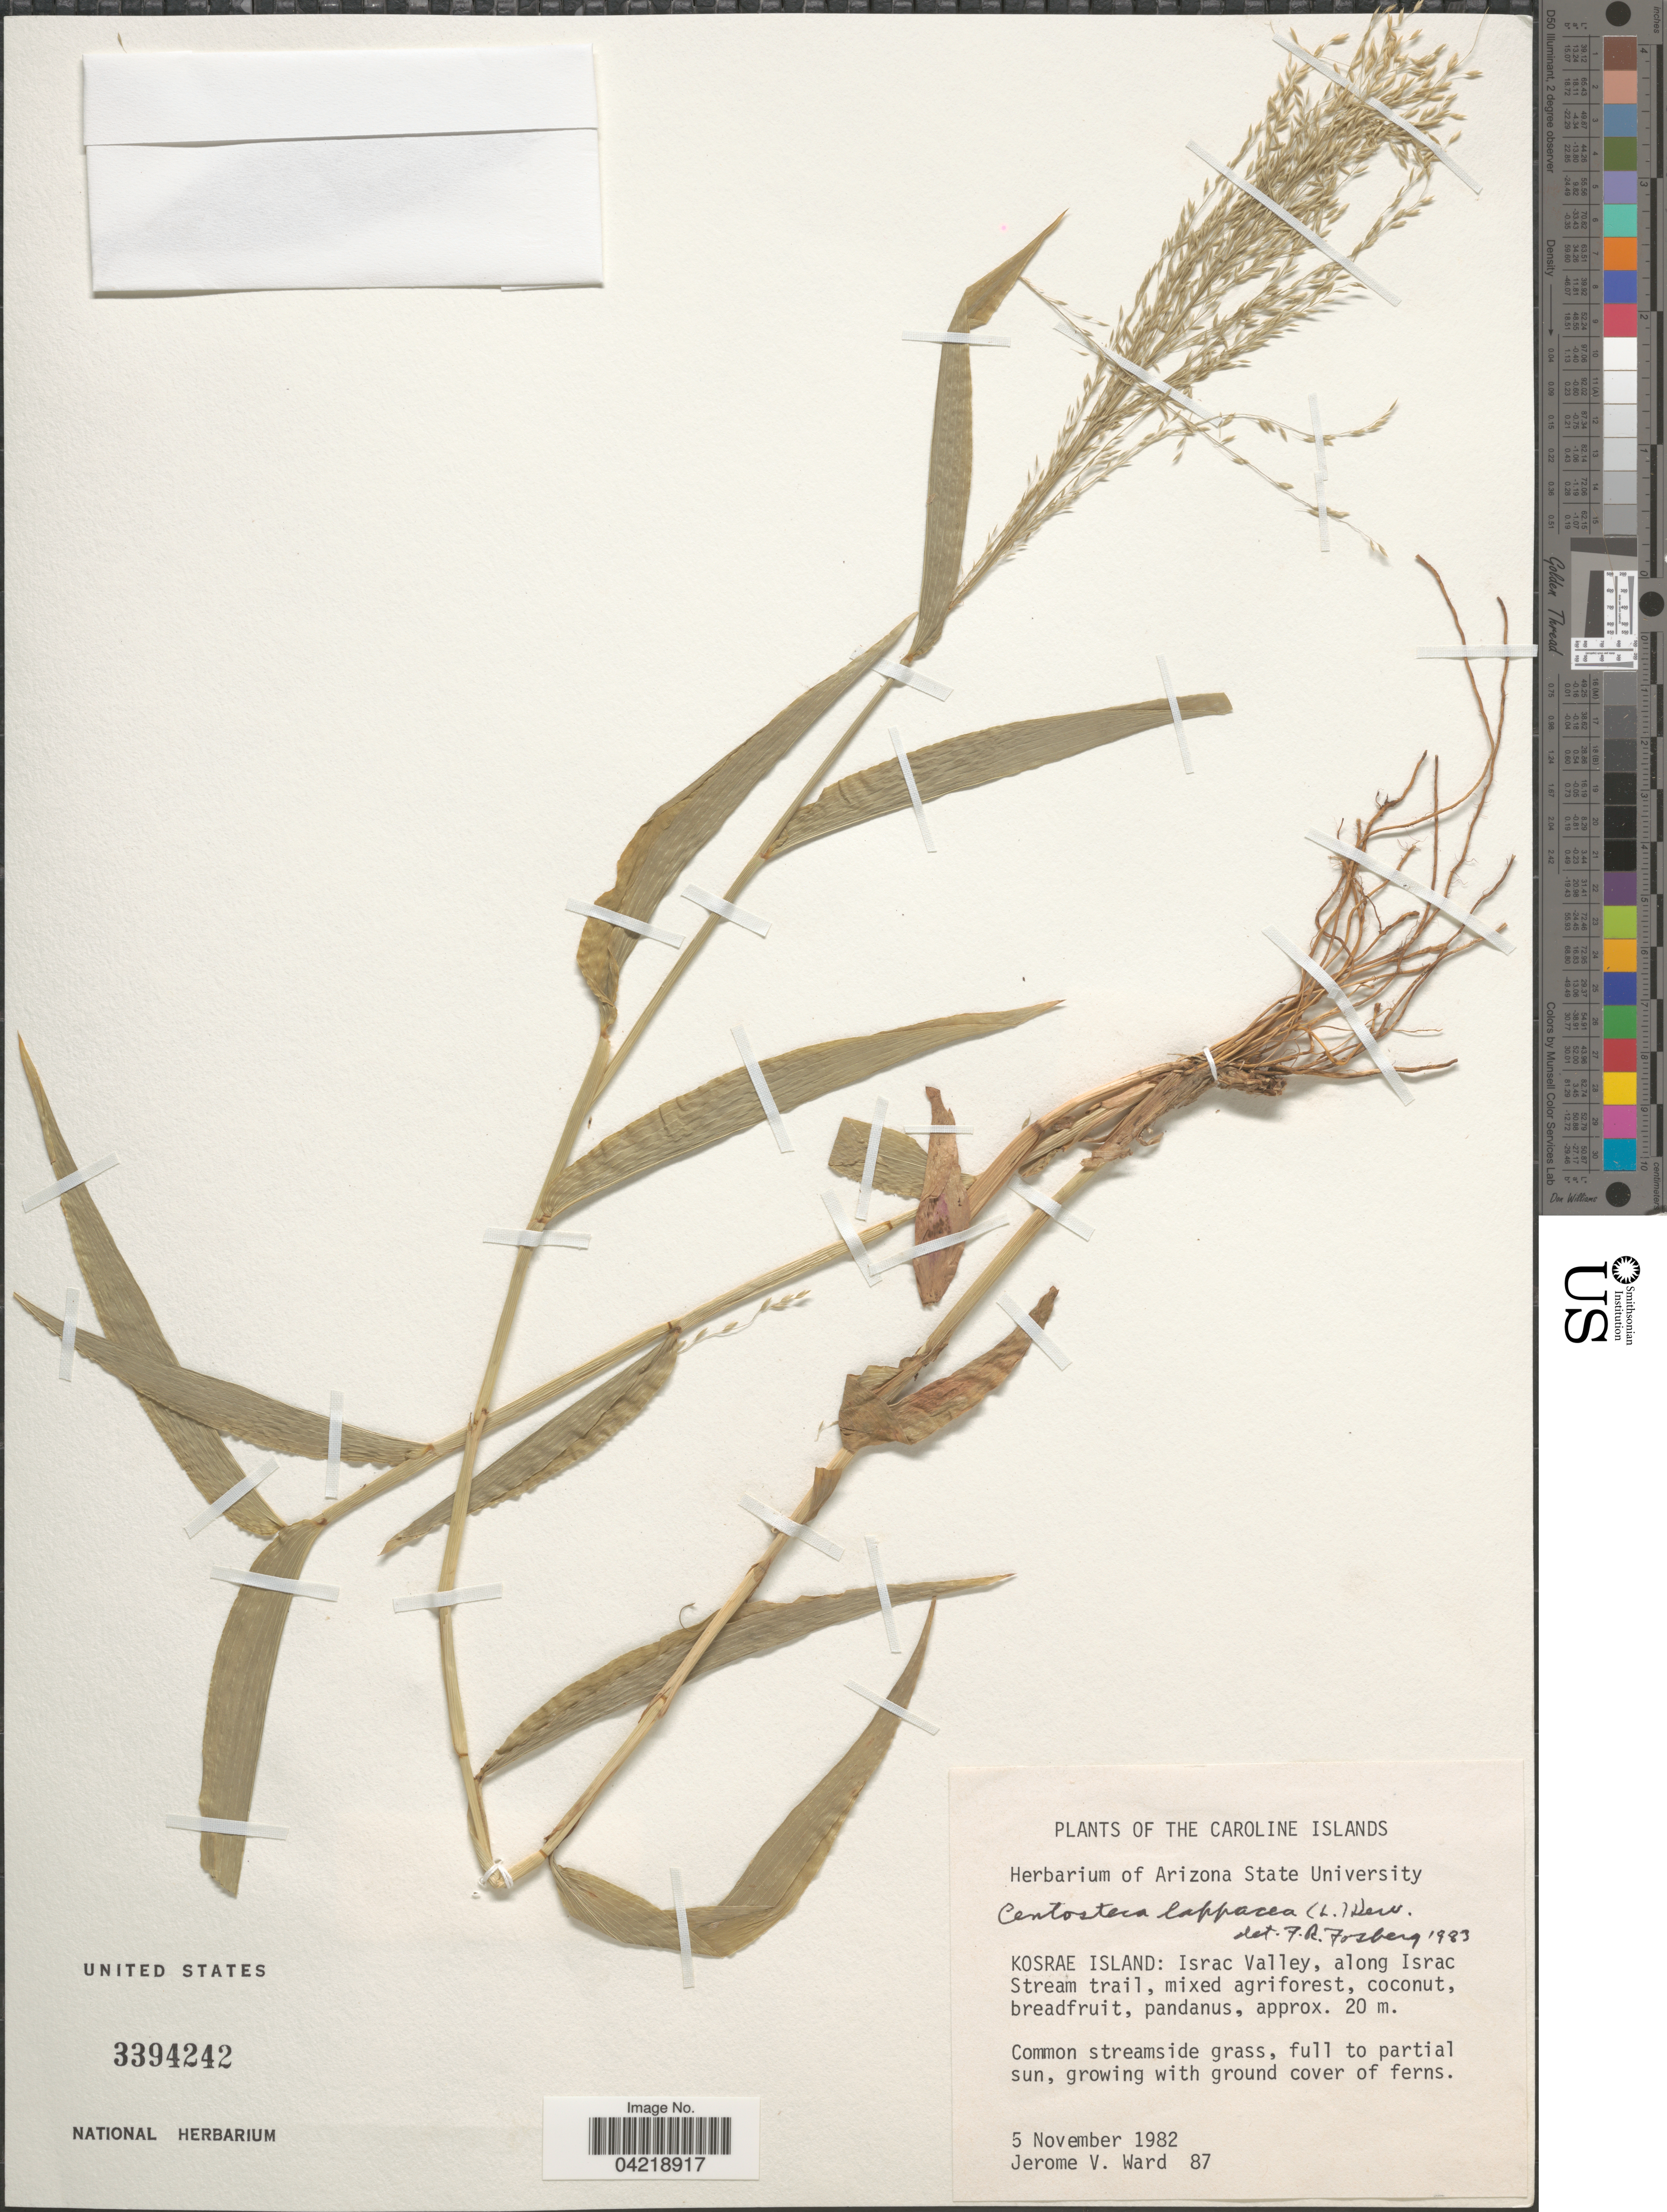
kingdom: Plantae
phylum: Tracheophyta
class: Liliopsida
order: Poales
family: Poaceae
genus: Centotheca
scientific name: Centotheca lappacea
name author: (L.) Desv.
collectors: J. V. Ward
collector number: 87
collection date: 1982-11-05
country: Micronesia, Federated States of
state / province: Kosrae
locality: Caroline Islands. Kosrae Island. Israc Valley, along Israc Stream trail.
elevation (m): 20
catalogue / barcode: US 3394242